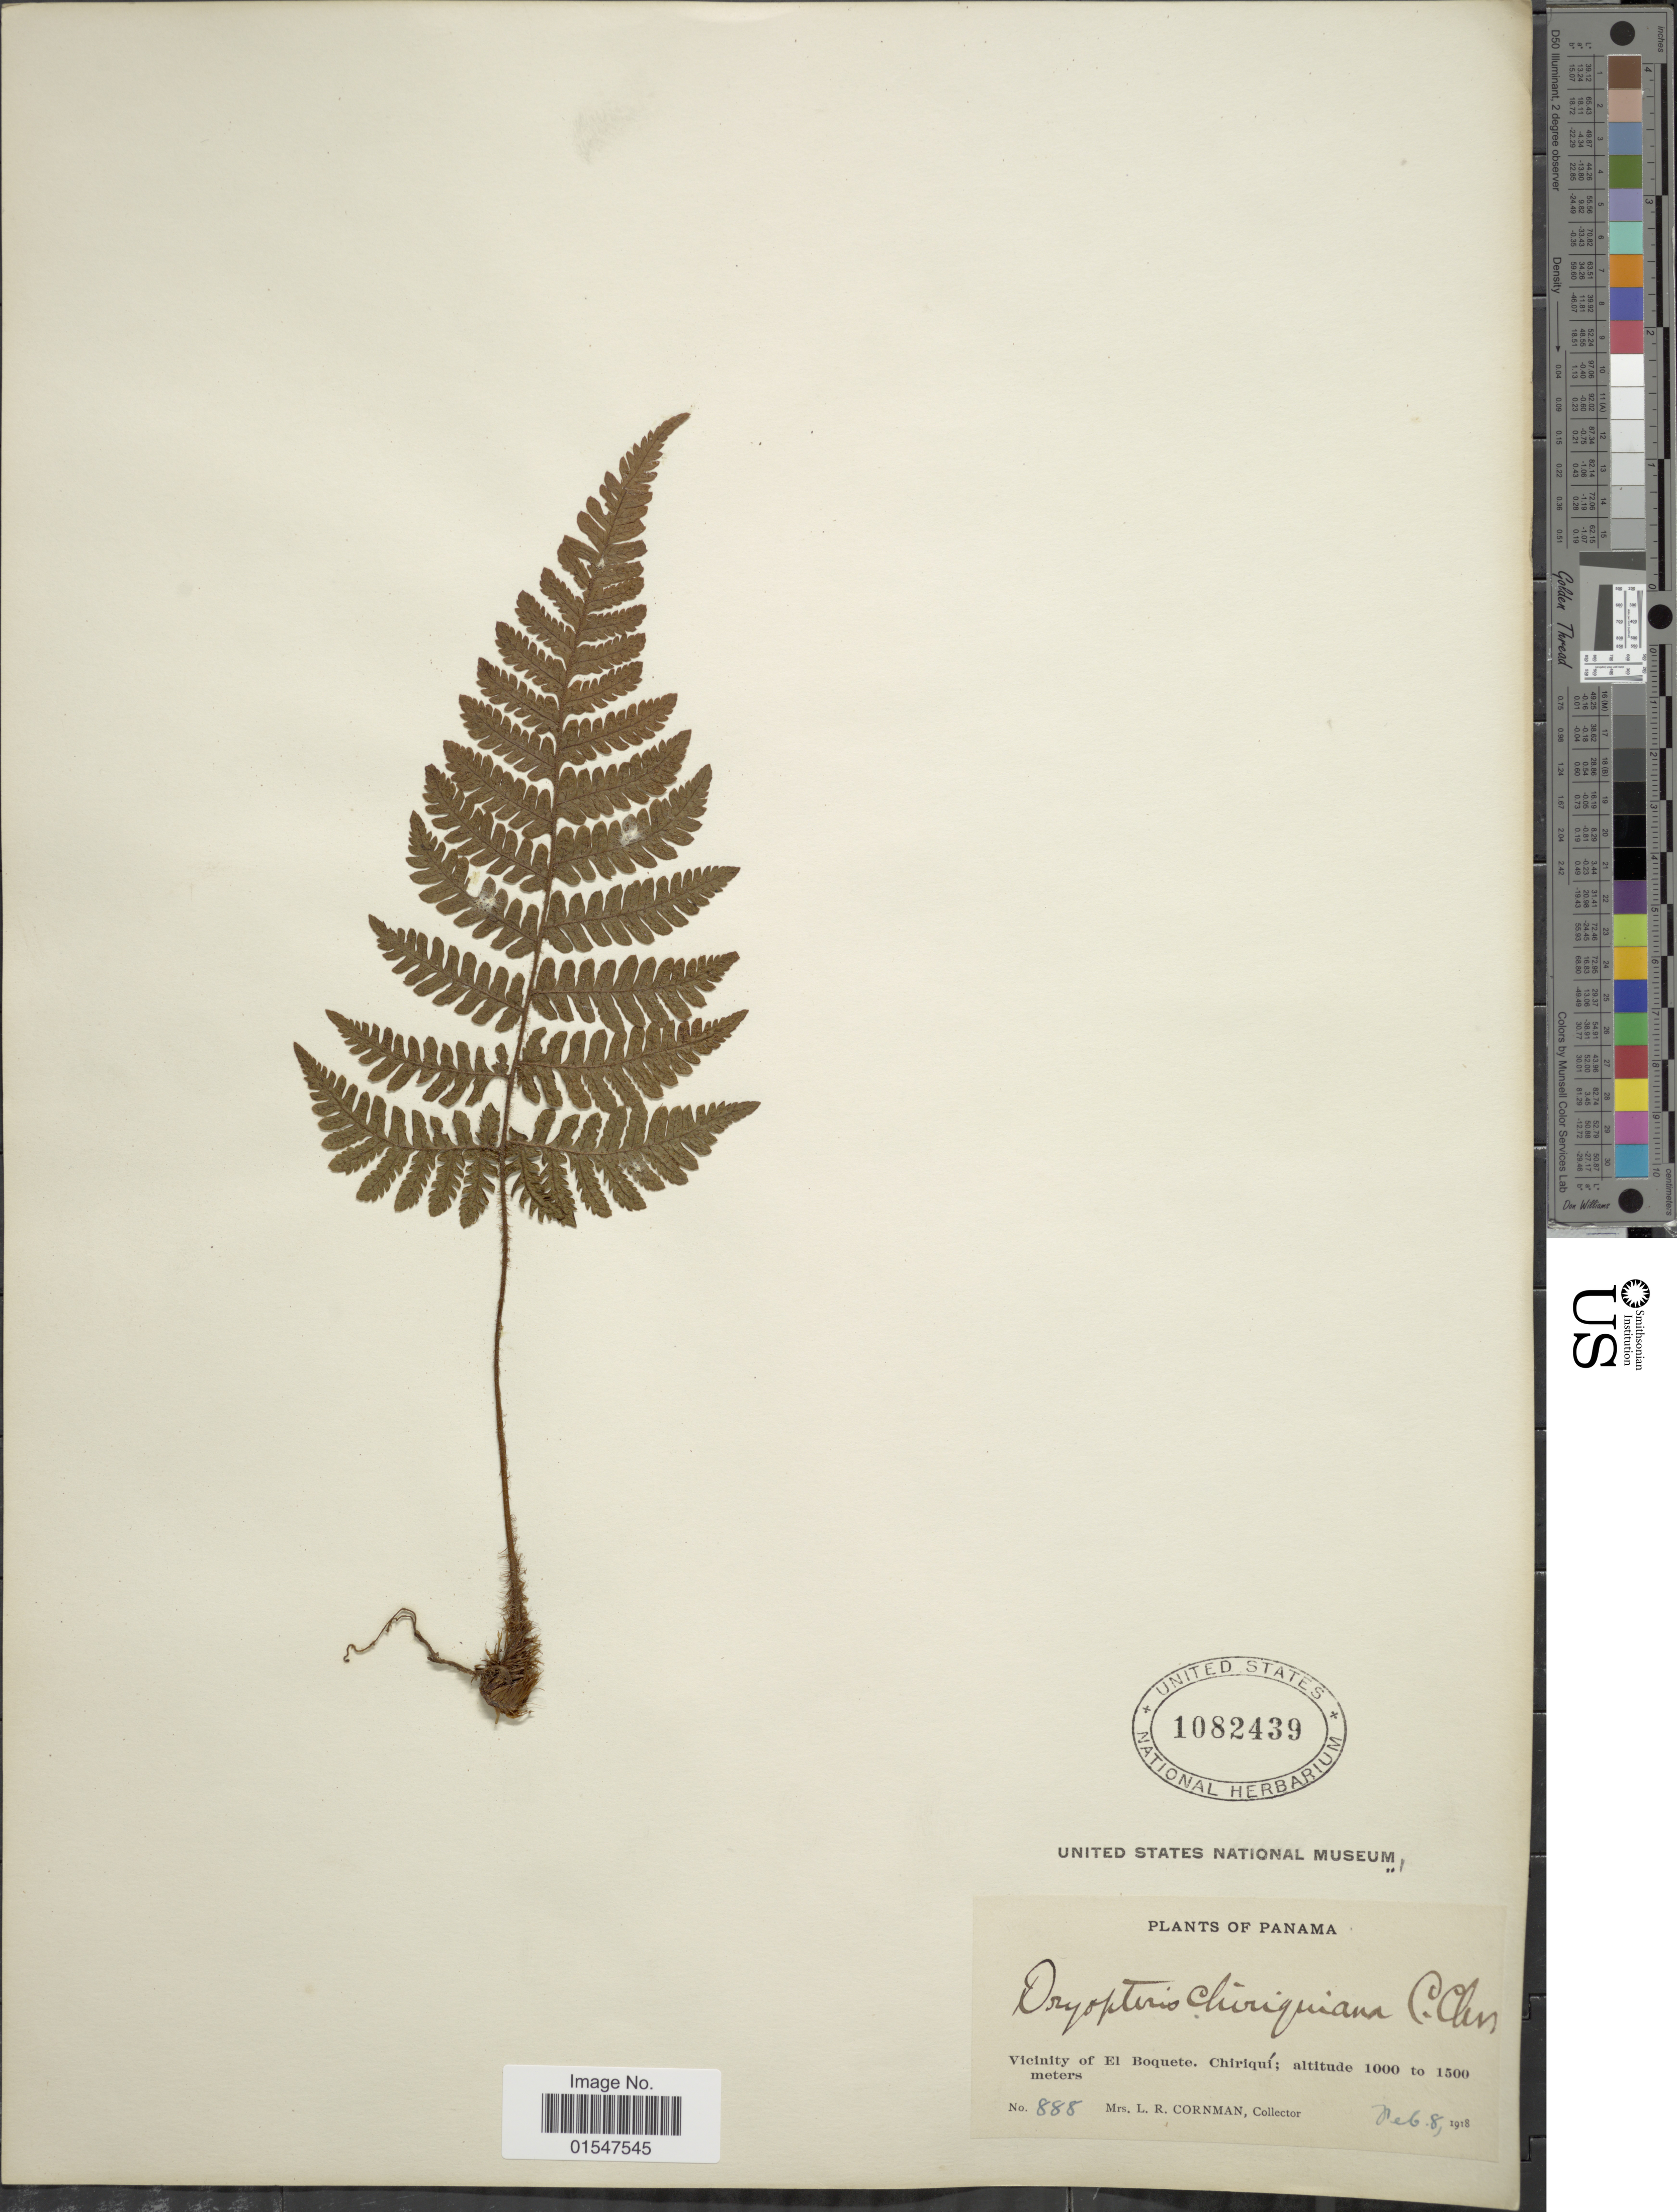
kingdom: Plantae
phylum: Tracheophyta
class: Polypodiopsida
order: Polypodiales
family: Dryopteridaceae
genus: Ctenitis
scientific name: Ctenitis chiriquiana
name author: (C. Chr.) Lellinger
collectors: L. Cornman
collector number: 888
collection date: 1918-02-08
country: Panama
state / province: Chiriqui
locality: Panama, vicinity of El Boquete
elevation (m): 1000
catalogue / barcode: US 1082439